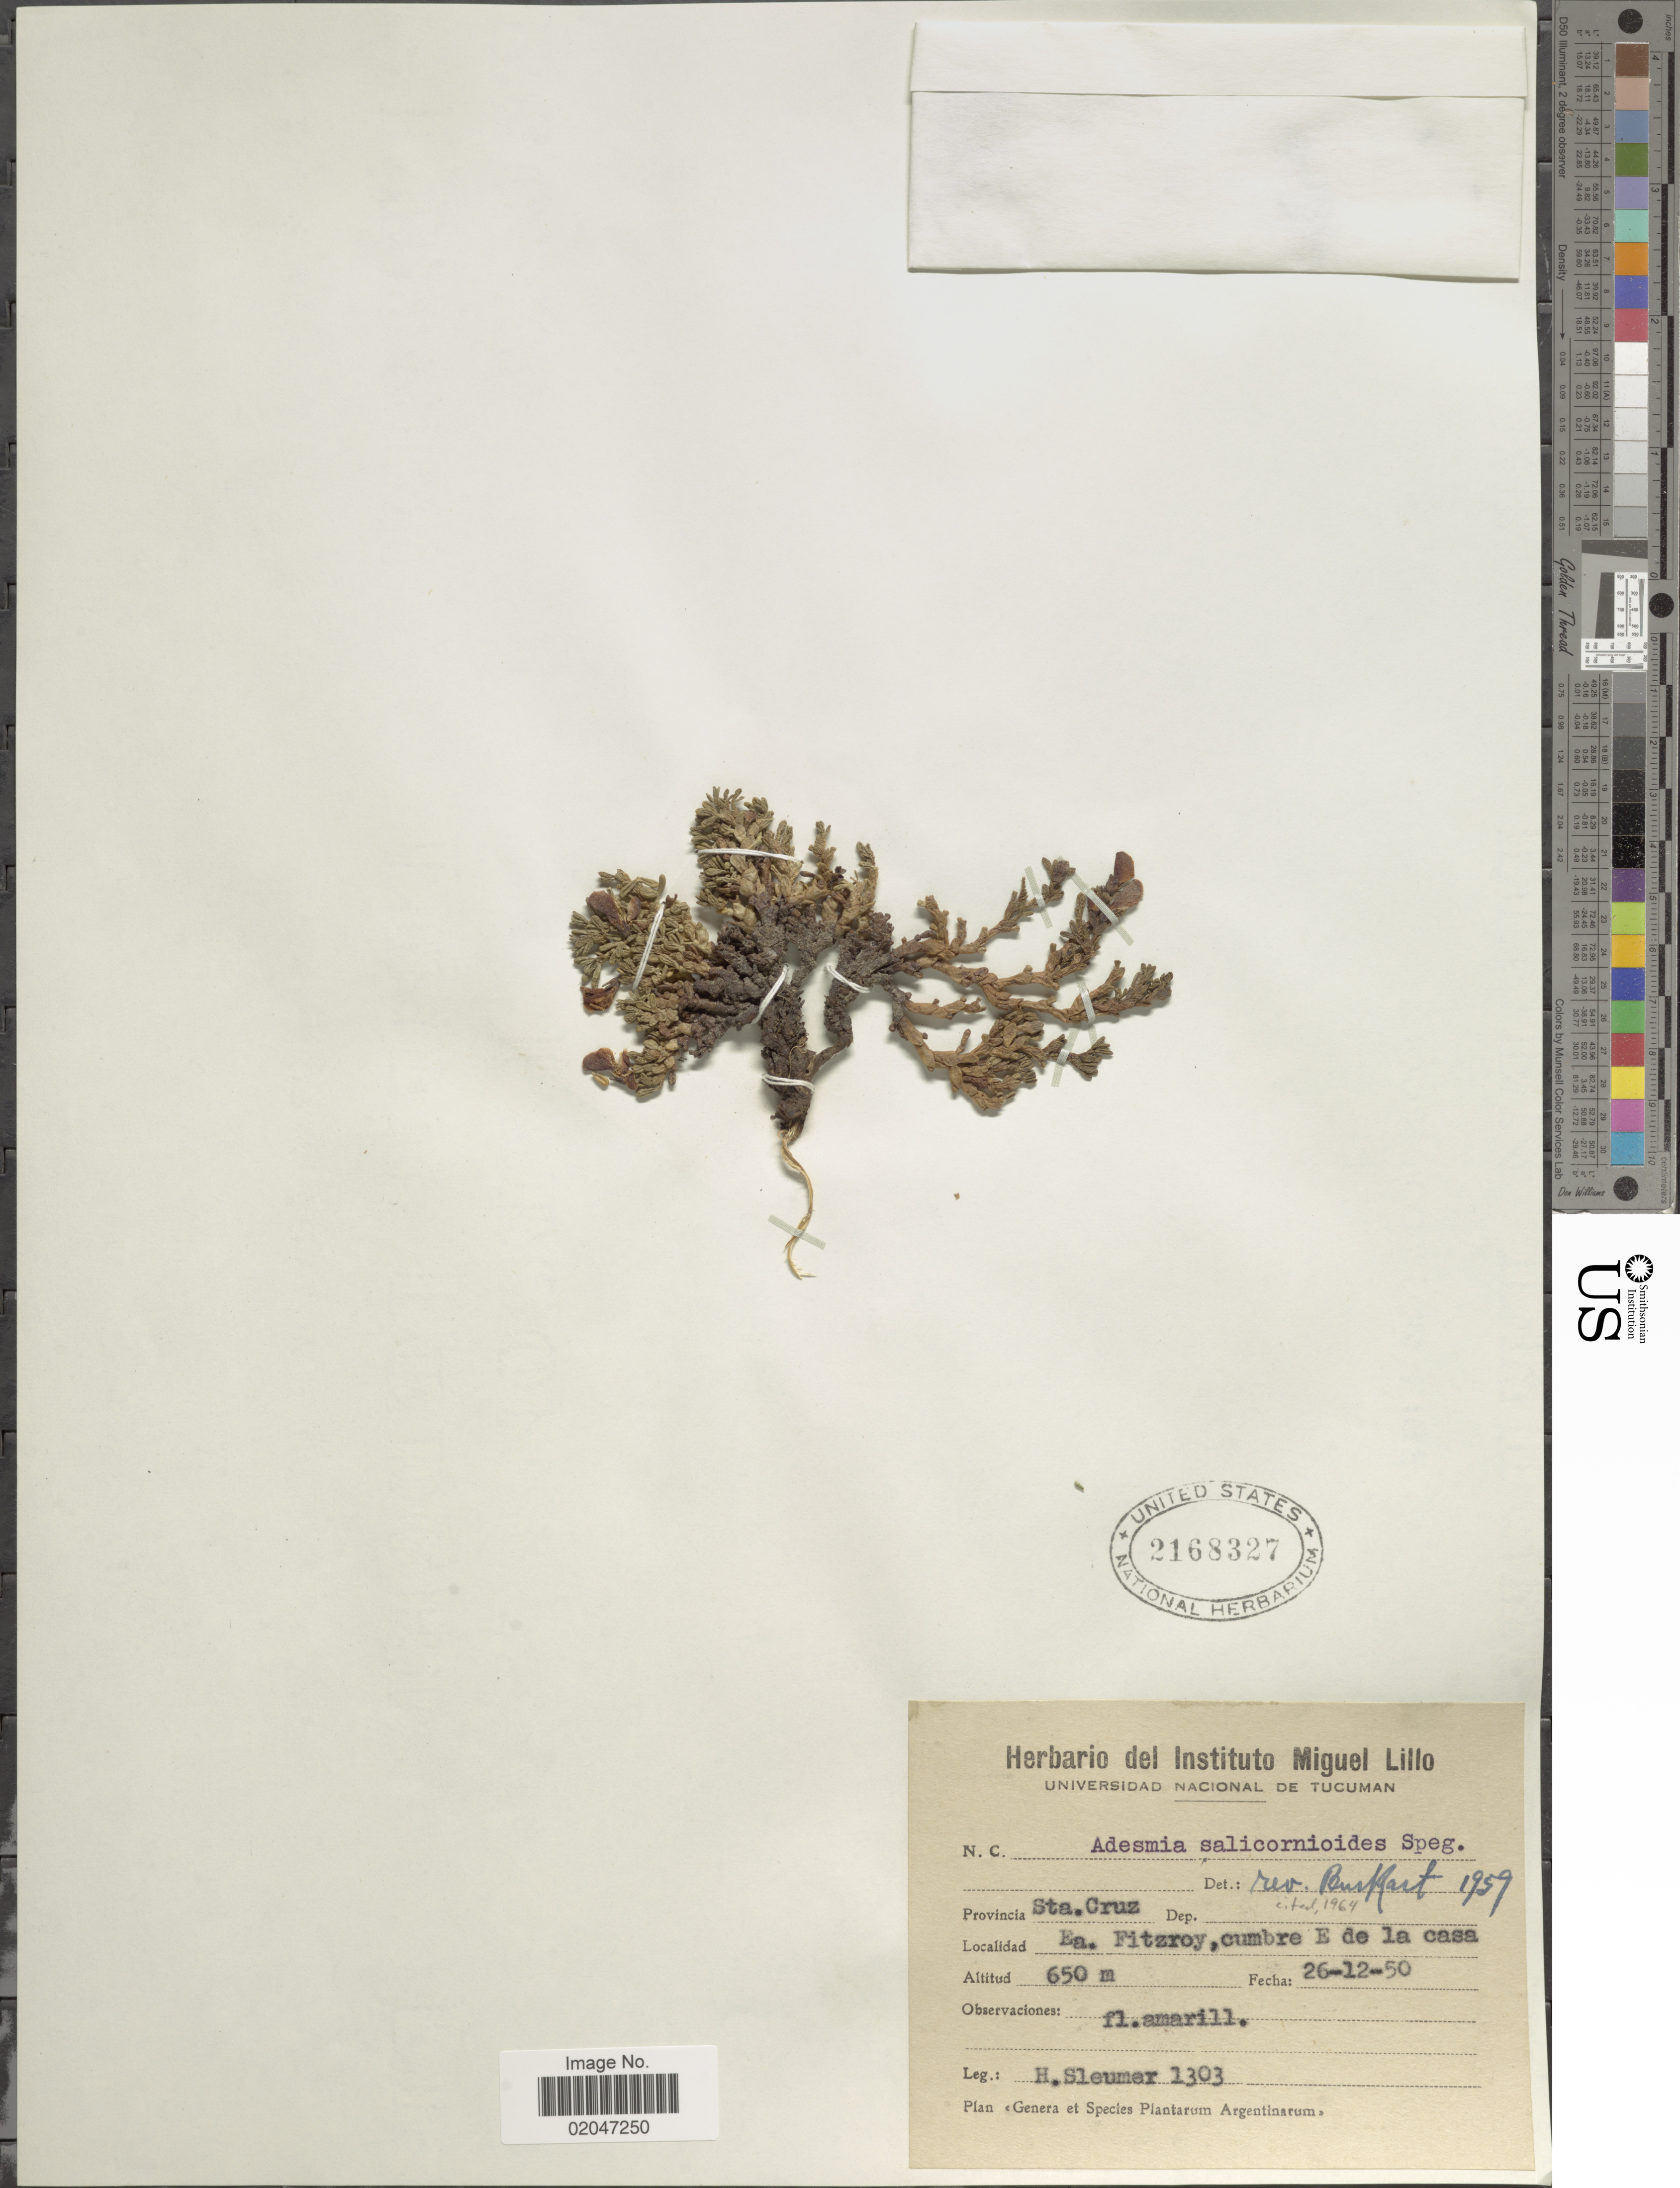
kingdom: Plantae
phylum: Tracheophyta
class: Magnoliopsida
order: Fabales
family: Fabaceae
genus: Adesmia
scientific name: Adesmia salicornioides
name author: Speg.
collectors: H. O. Sleumer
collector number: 1303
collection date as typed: Transcribed d/m/y: 26/12/50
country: Argentina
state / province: Santa Cruz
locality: Ea Fitzroy, cumbre E de la casa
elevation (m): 650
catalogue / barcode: US 2168327